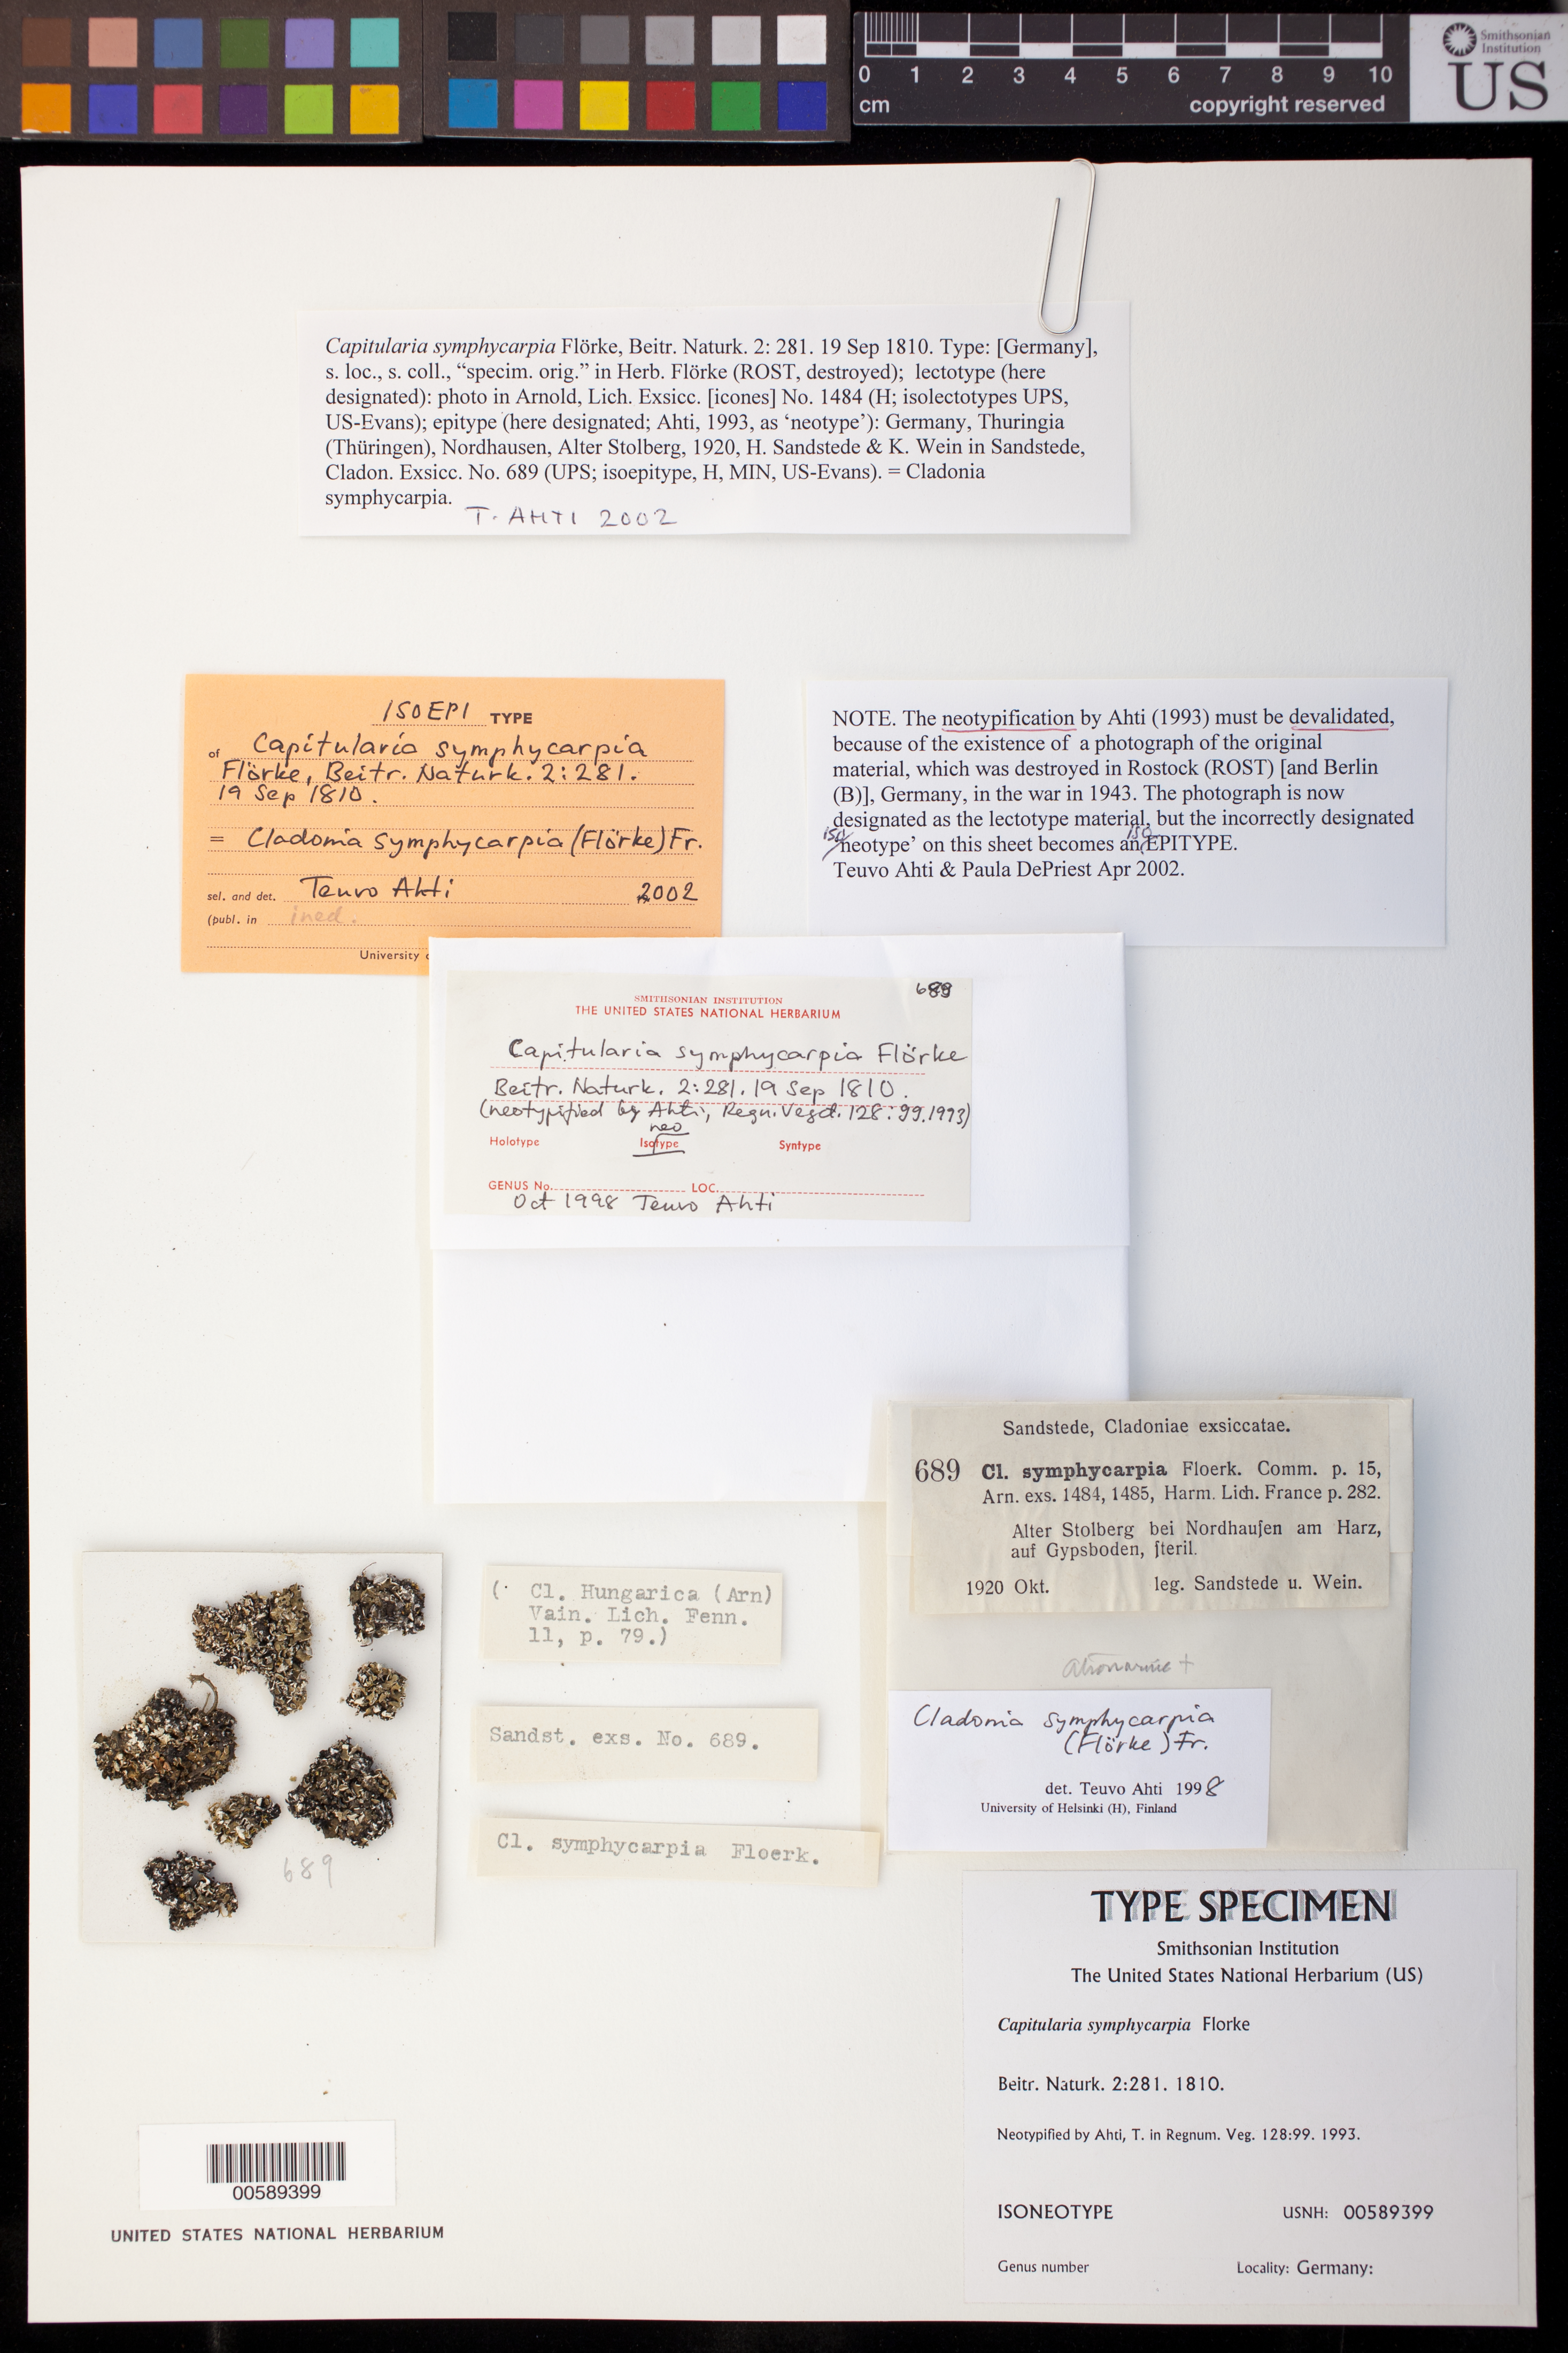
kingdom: Fungi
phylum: Ascomycota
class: Lecanoromycetes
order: Lecanorales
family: Cladoniaceae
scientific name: Capitularia symphycarpia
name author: Flörke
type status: Isoneotype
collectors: H. Sandstede & K. Wein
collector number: Sandst., Clad. Exs. 689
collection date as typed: Oct 1920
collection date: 1920-10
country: Germany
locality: Alter Stolberg bei Nordhausen am Harz, auf Gypsboden. [Alter Stolberg near Nordhausen at the Harz (Mountains?), on Gypsboden (gipsboden or gypsum soil?).]